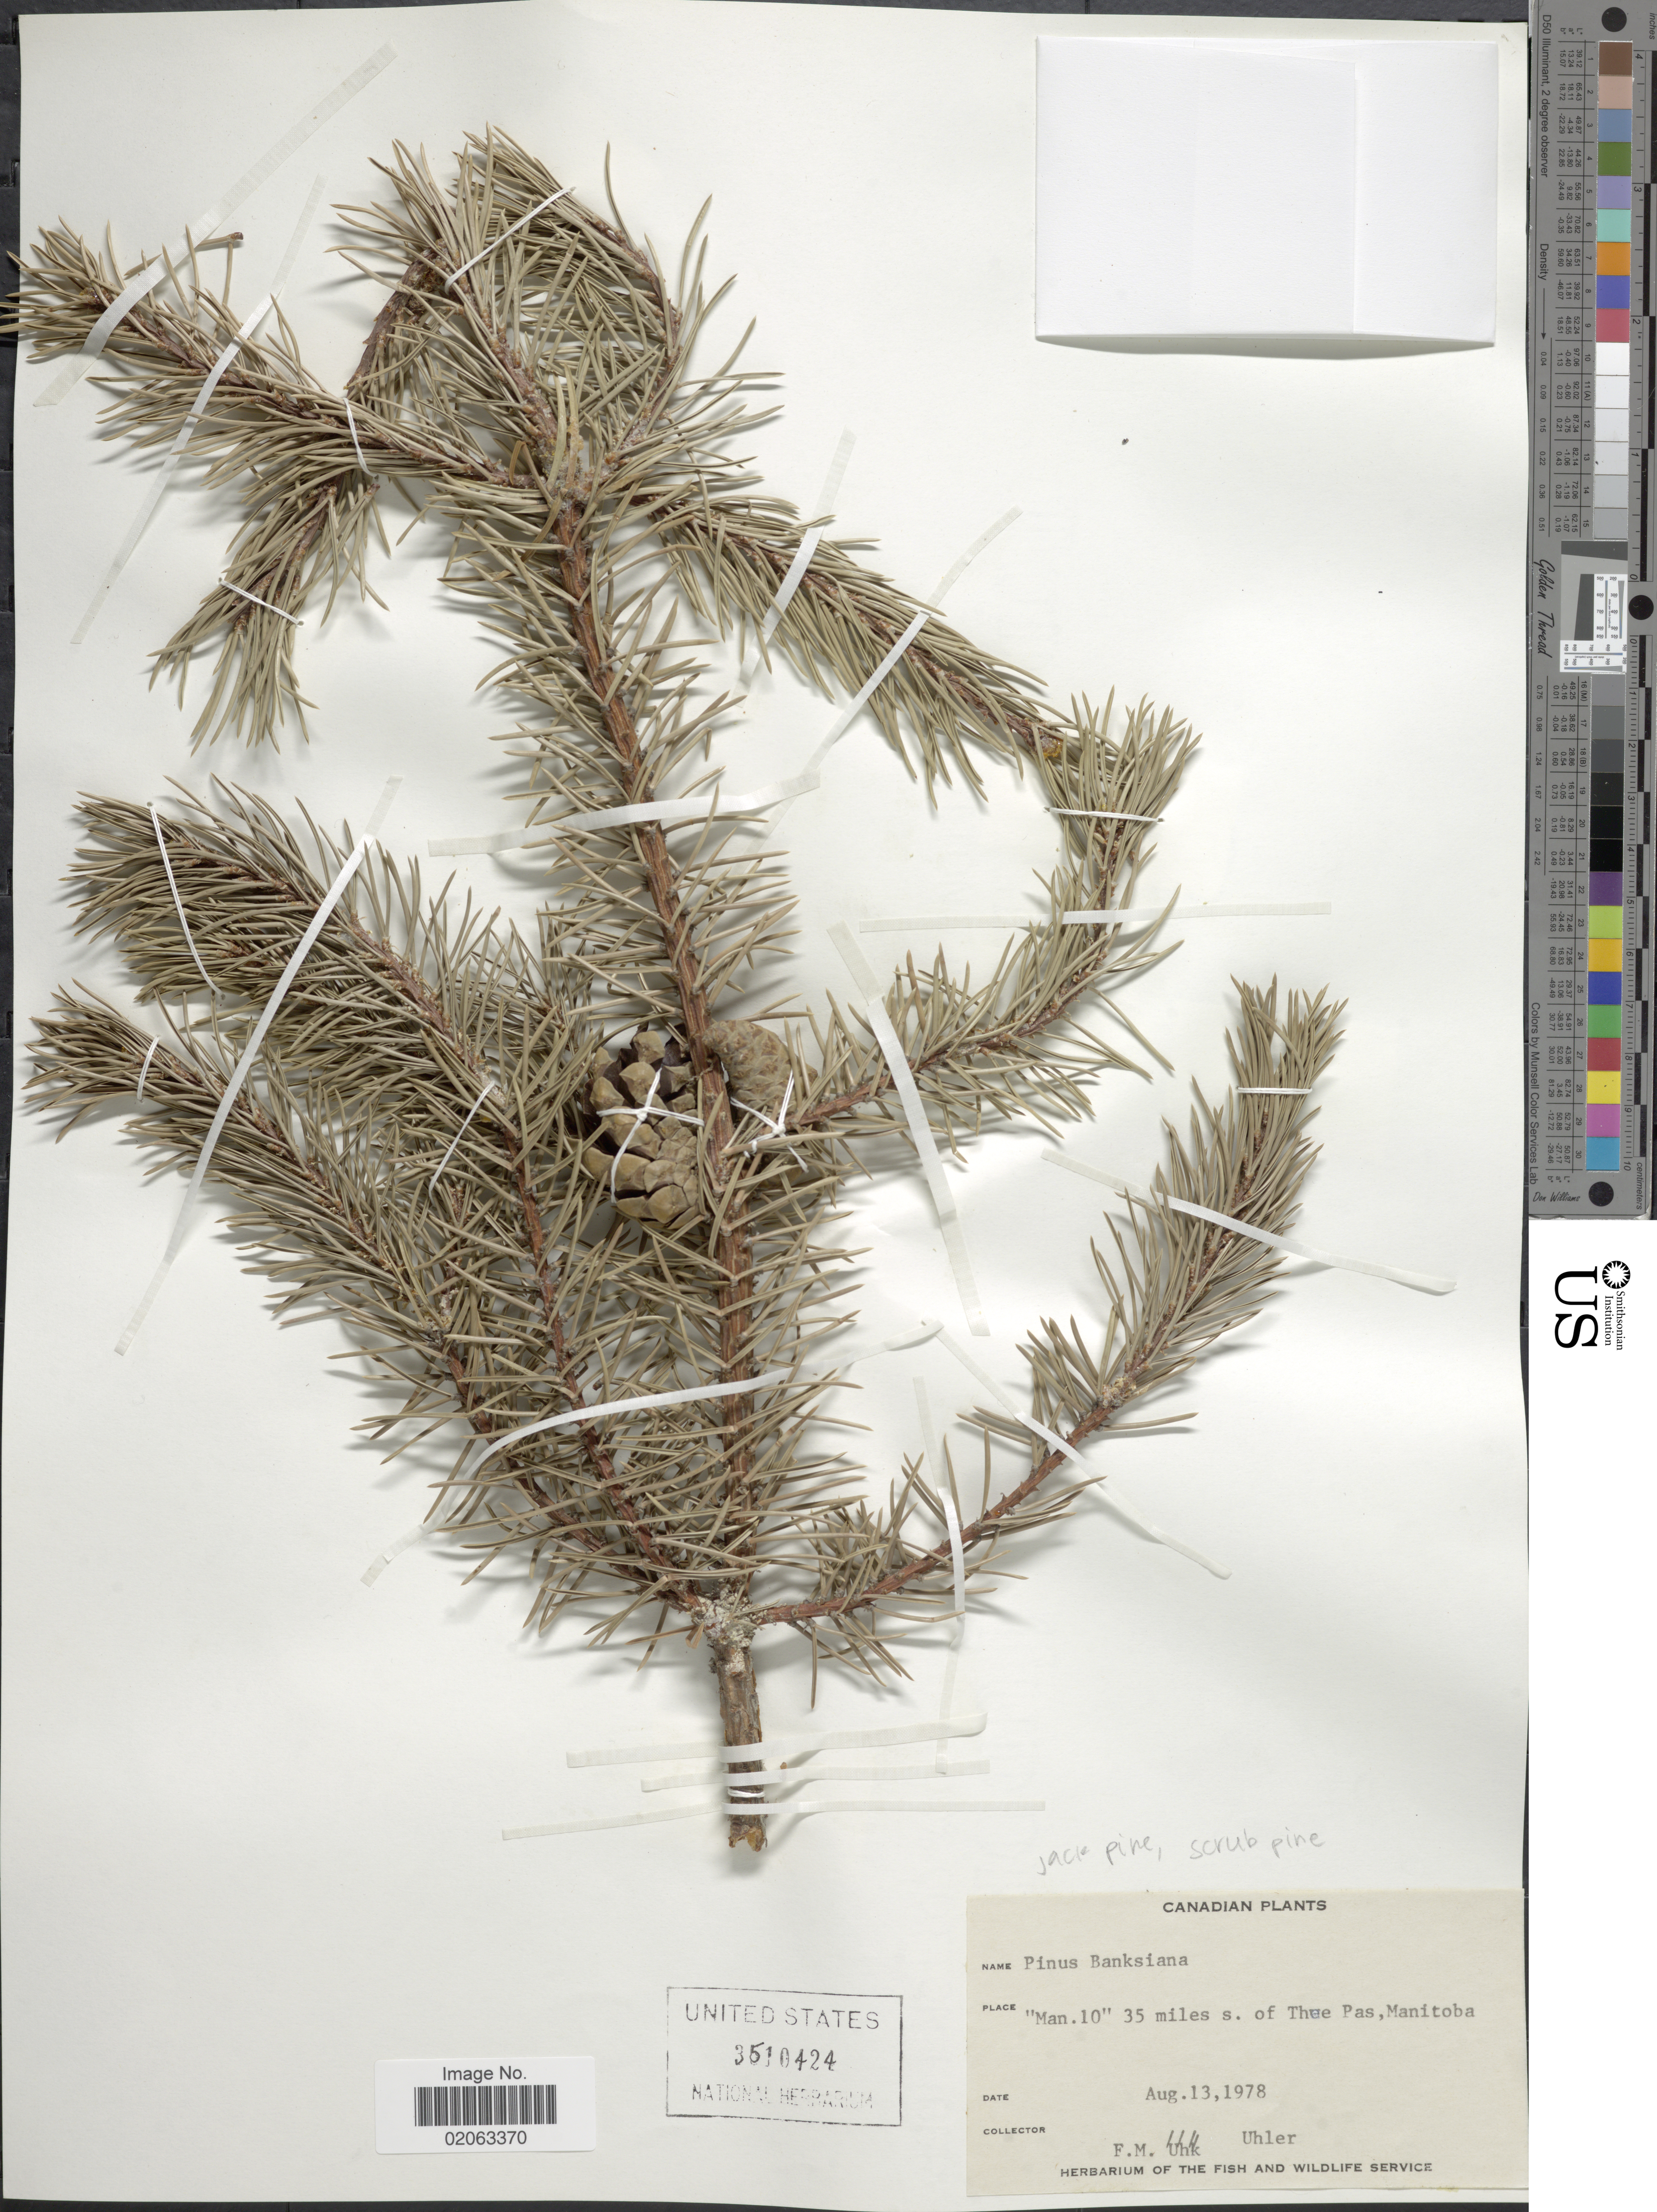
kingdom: Plantae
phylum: Tracheophyta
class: Pinopsida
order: Pinales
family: Pinaceae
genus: Pinus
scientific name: Pinus banksiana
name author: Lamb.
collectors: F. M. Uhler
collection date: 1978-08-13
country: Canada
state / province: Manitoba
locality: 'Man. 10' 35 miles s. of Thee Pas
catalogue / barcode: US 3510424